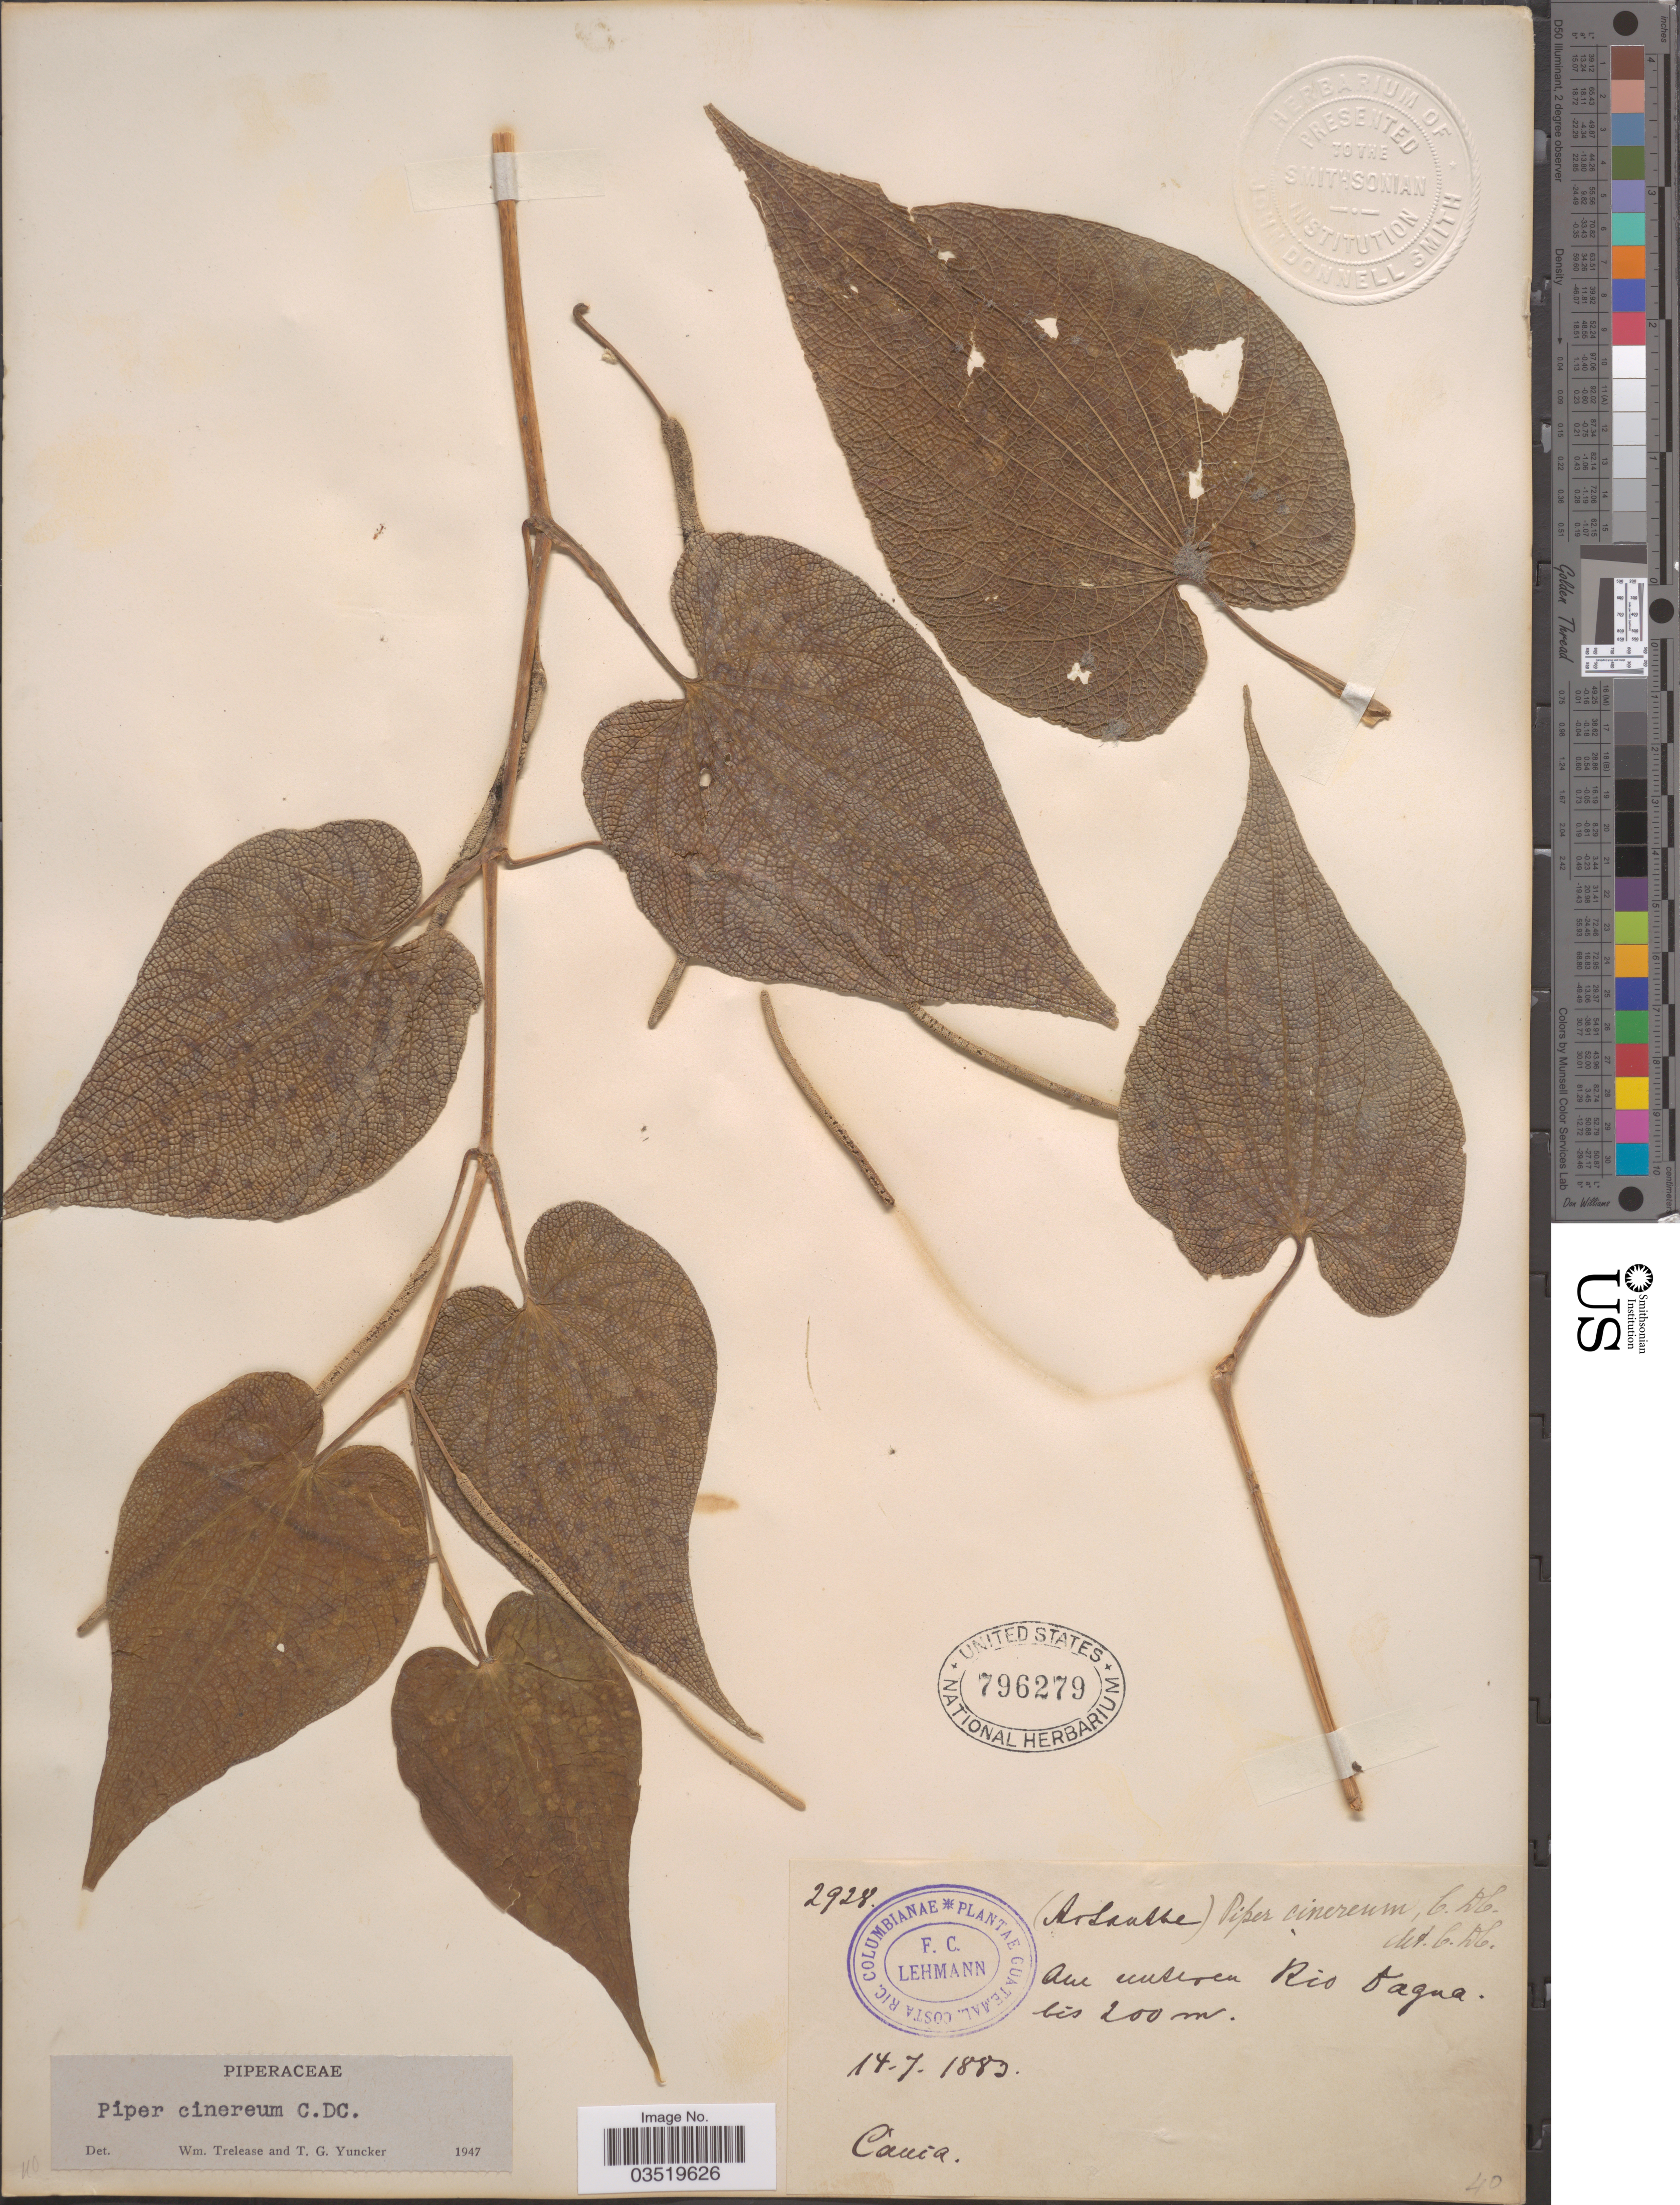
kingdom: Plantae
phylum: Tracheophyta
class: Magnoliopsida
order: Piperales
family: Piperaceae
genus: Piper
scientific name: Piper cinereum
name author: C. DC.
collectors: F. C. Lehmann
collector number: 2928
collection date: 1883-07-14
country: Colombia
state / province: Cauca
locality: Am unteren Rio Dagua.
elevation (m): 200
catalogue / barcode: US 796279